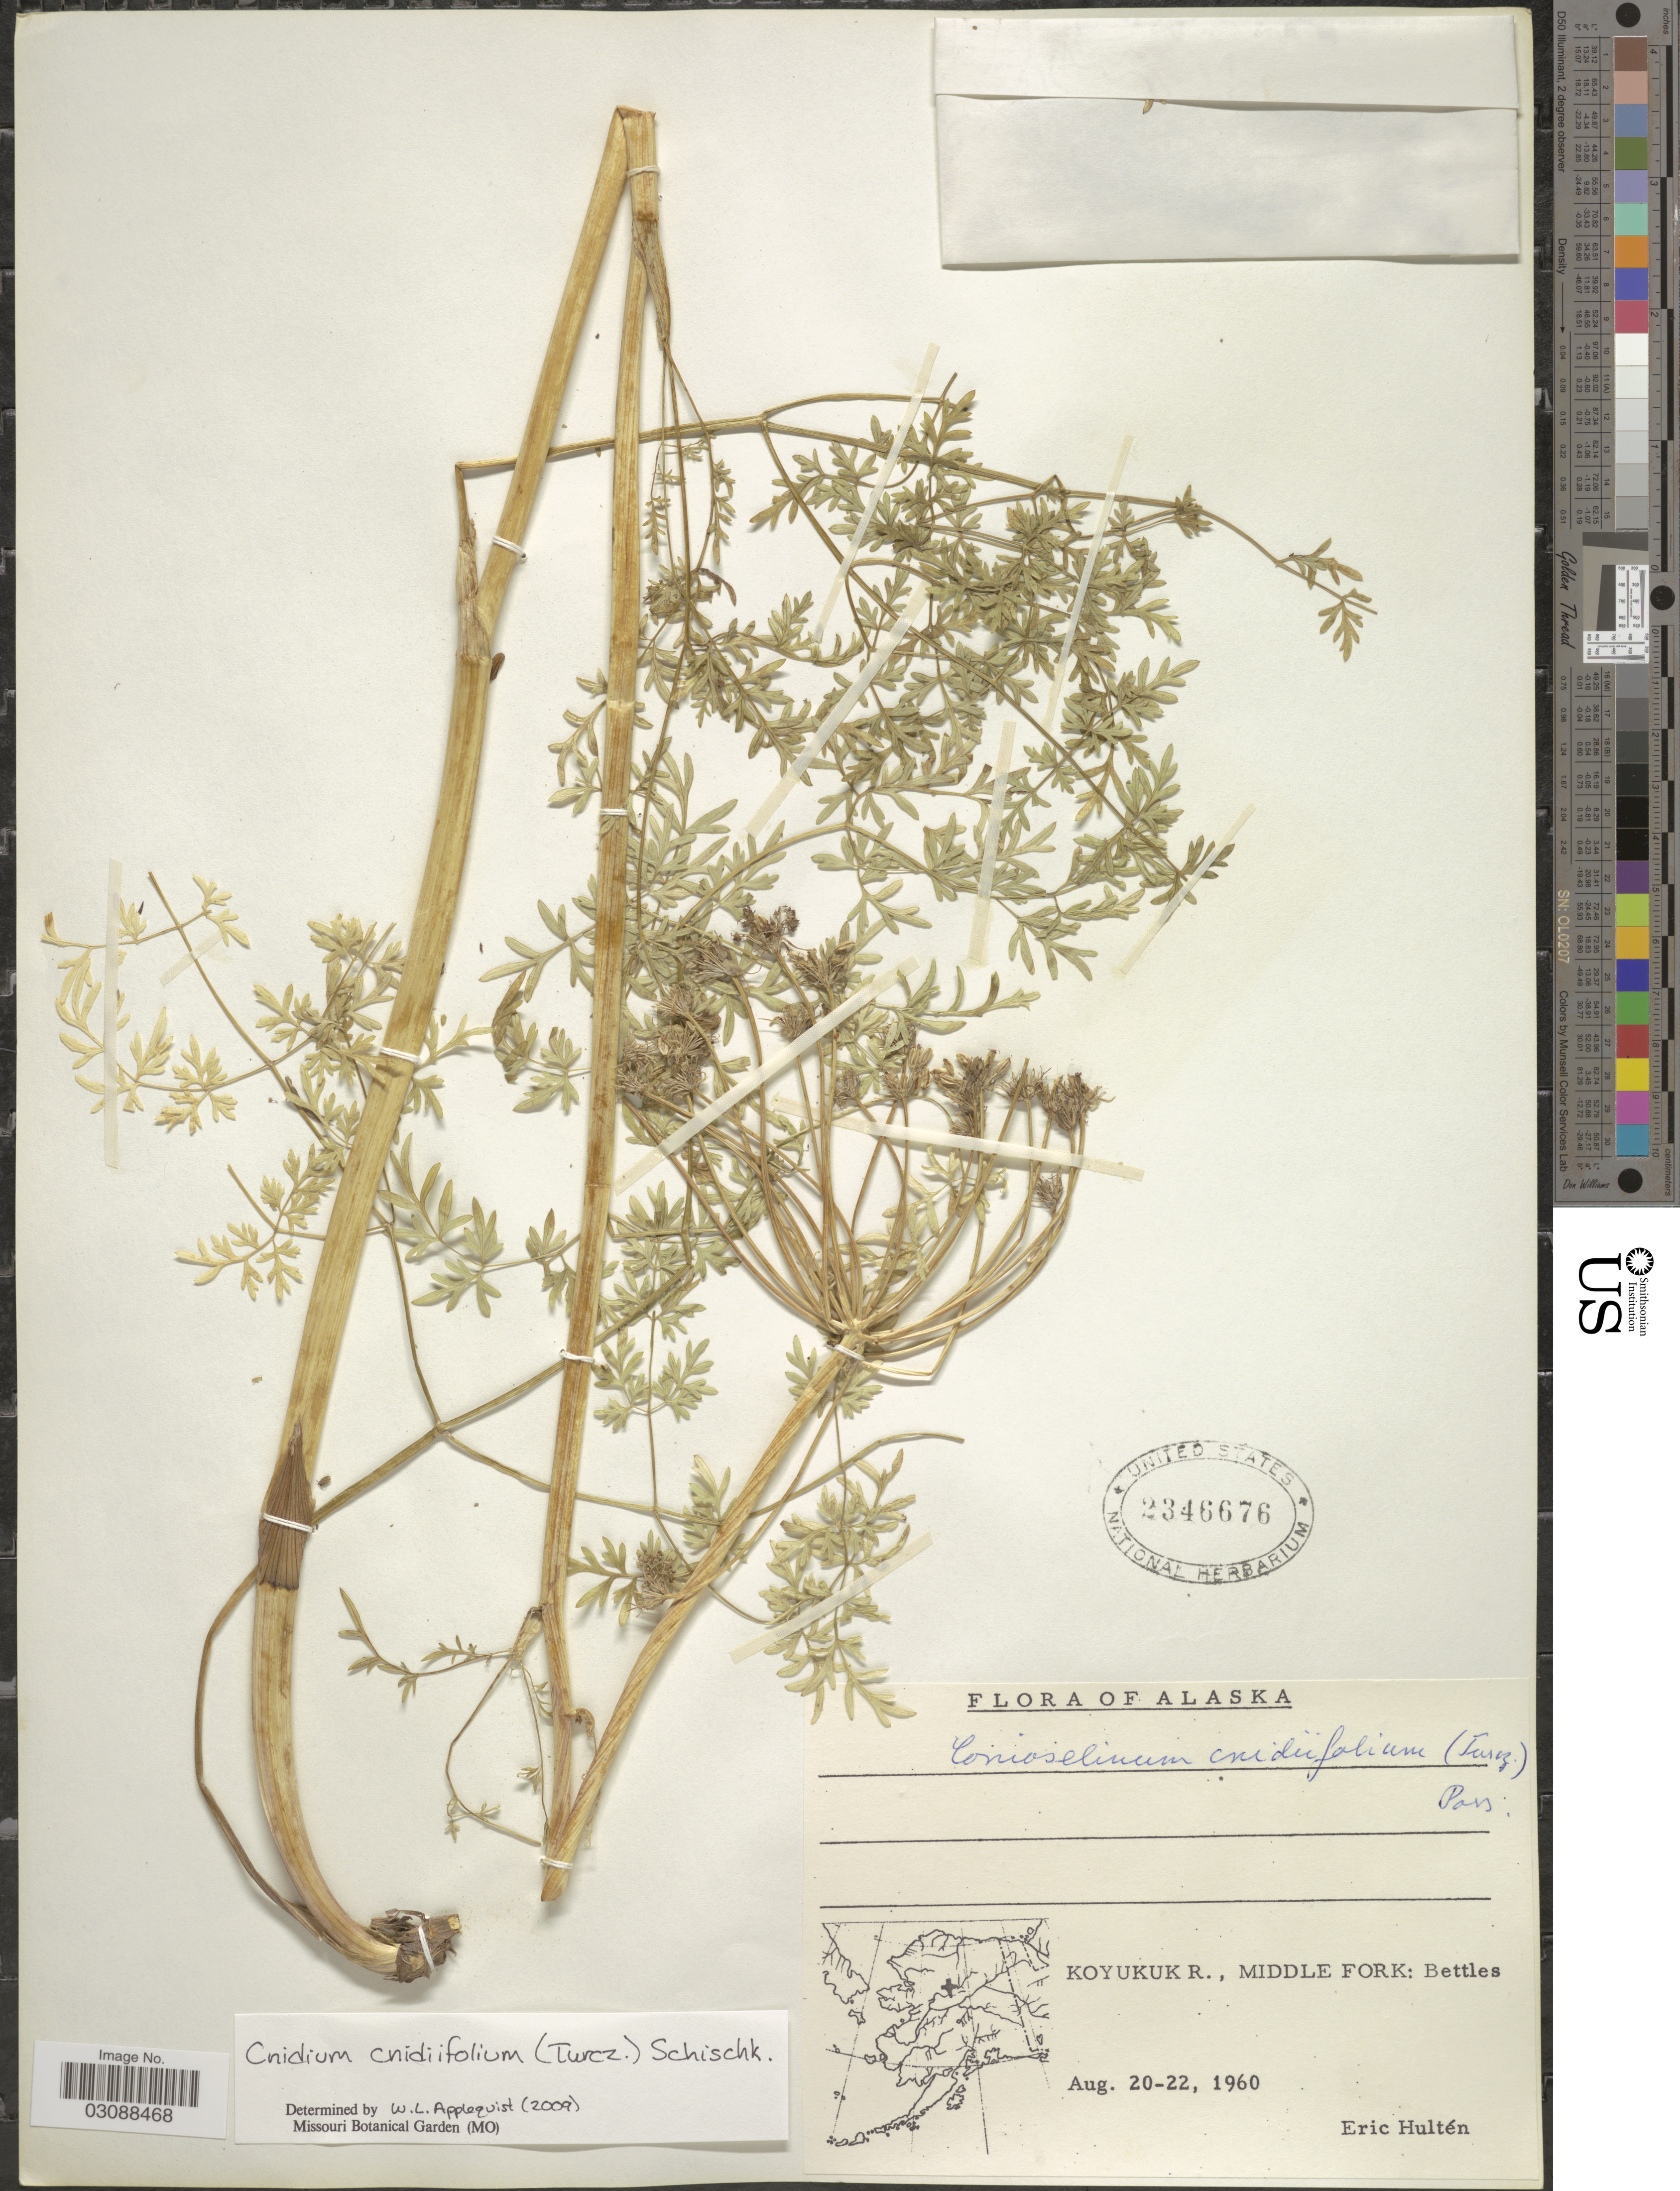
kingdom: Plantae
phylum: Tracheophyta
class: Magnoliopsida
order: Apiales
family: Apiaceae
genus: Cnidium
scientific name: Cnidium cnidiifolium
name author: (Turcz.) Schischk.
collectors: E. G. Hultén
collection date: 1960-08-20/1960-08-22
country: United States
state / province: Alaska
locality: Koyukuk R., Middle Fork: Bettles.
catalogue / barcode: US 2346676